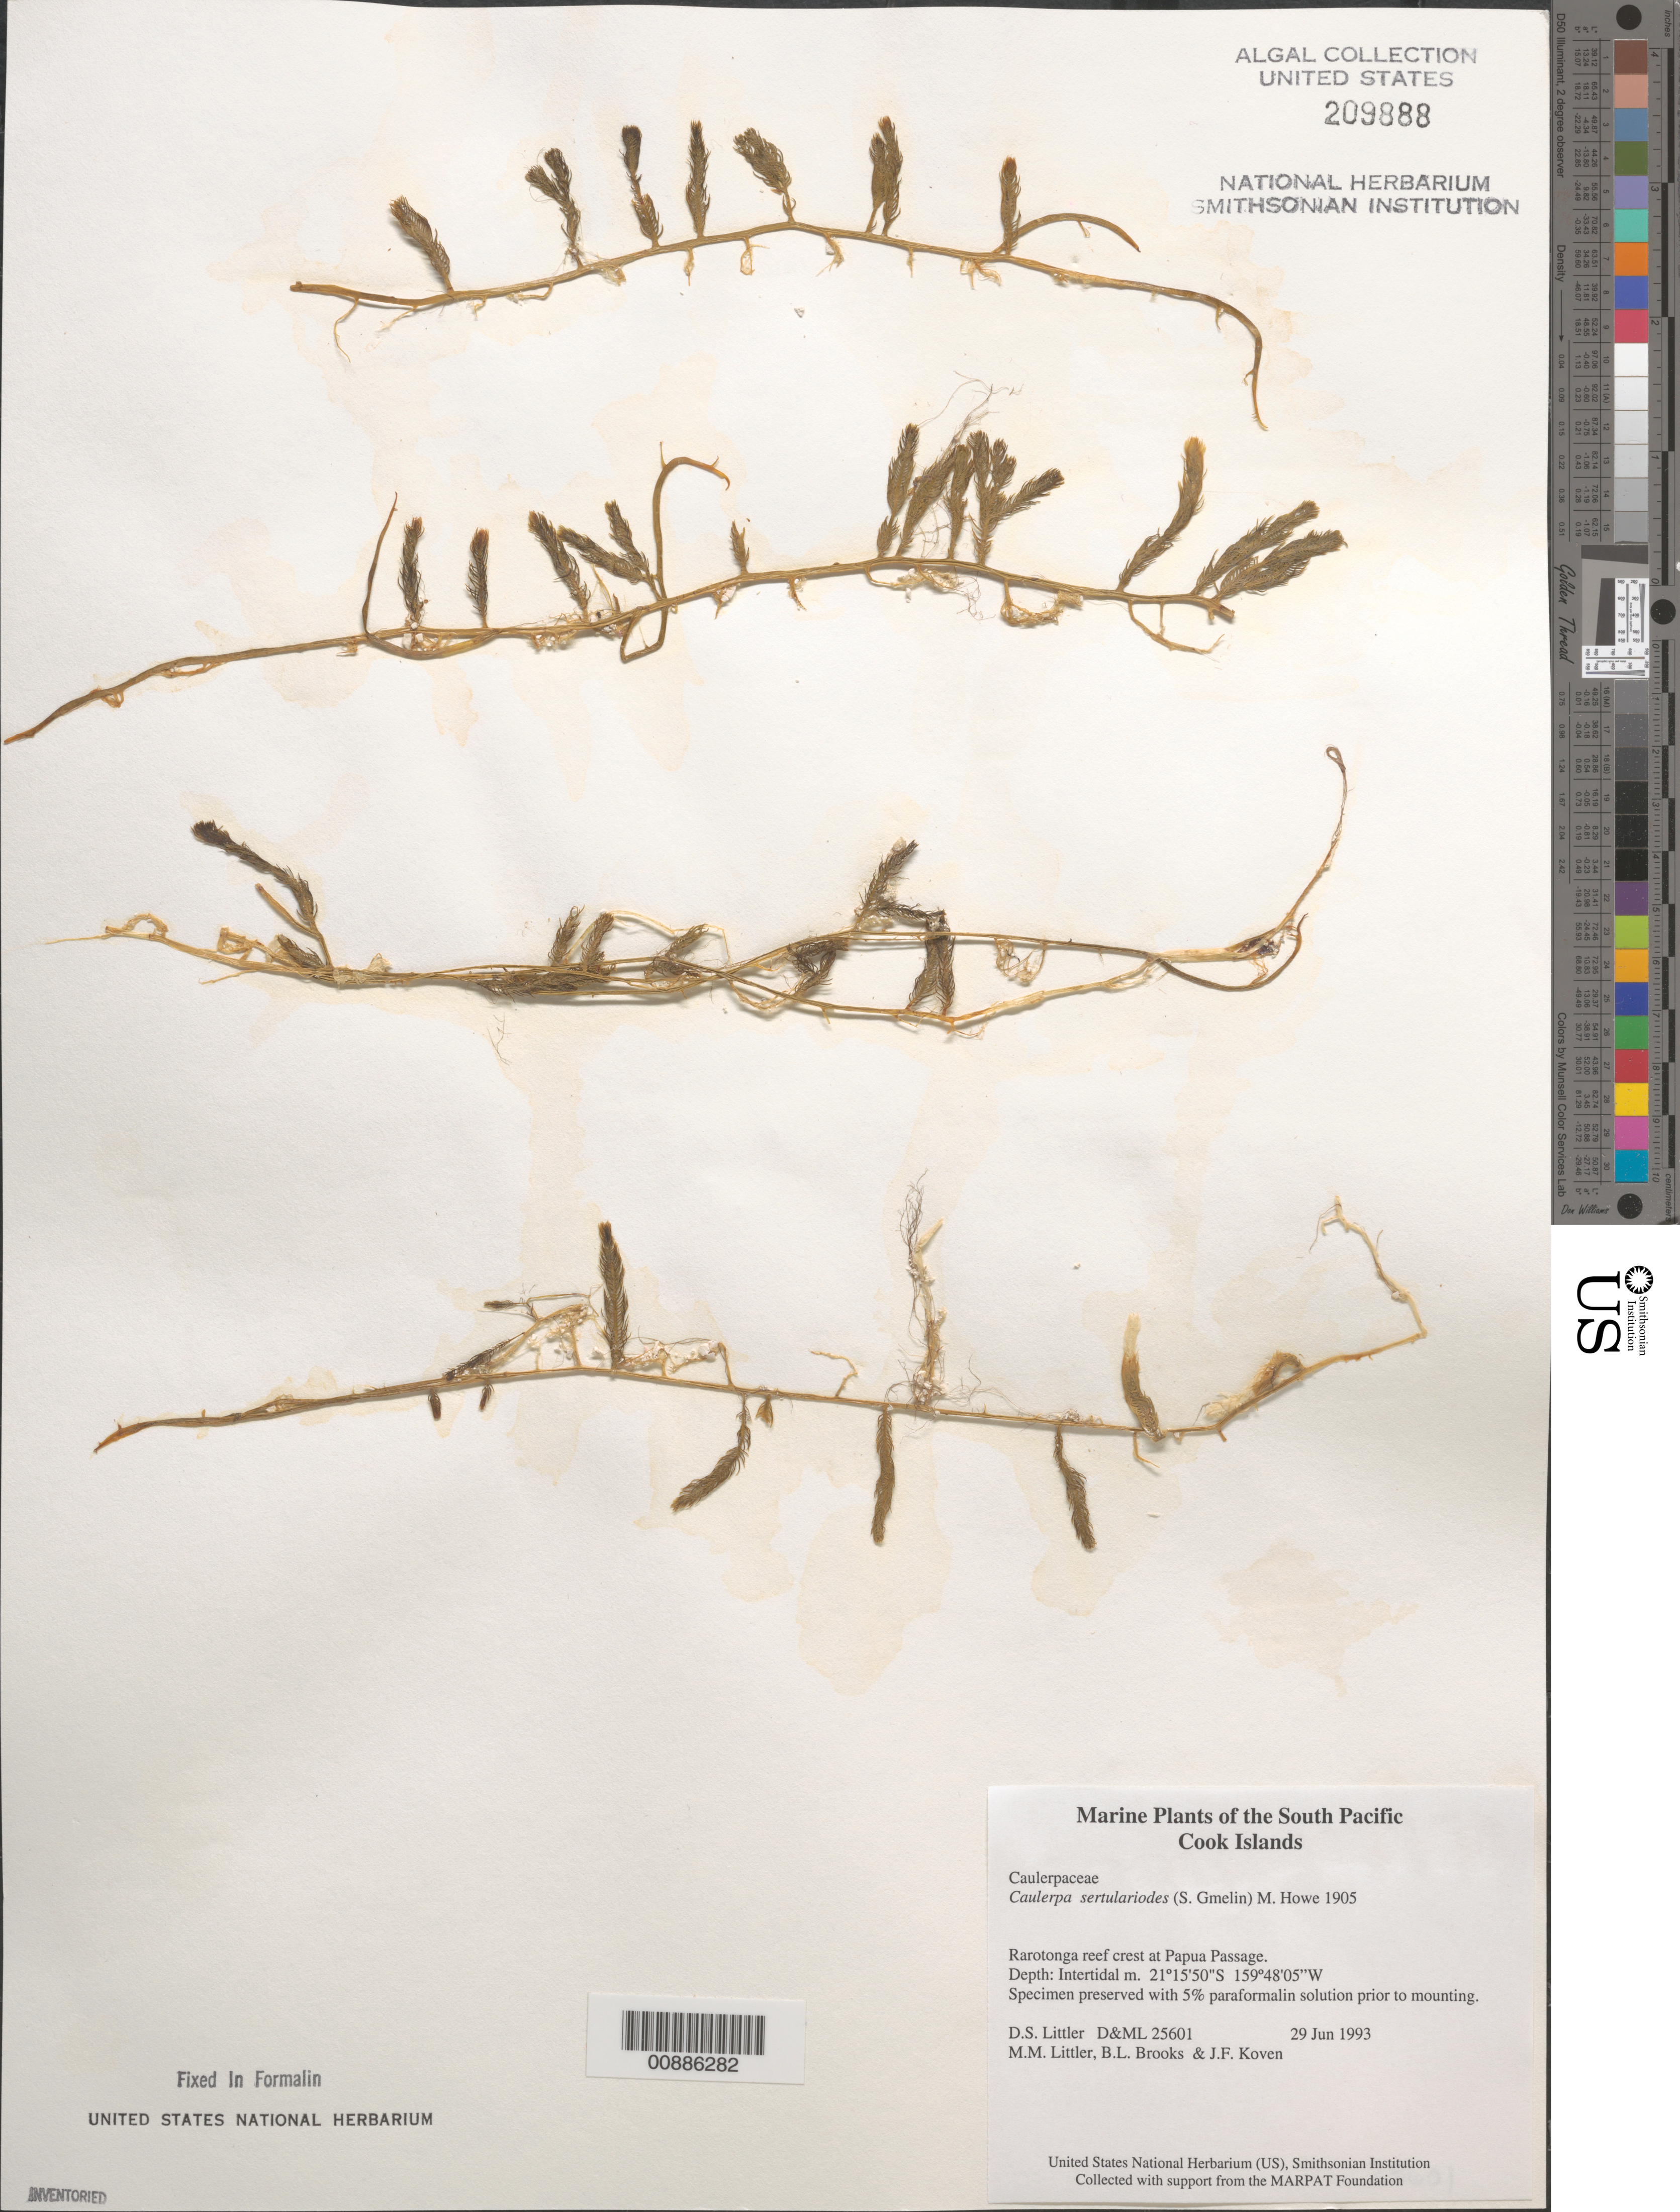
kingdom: Plantae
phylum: Chlorophyta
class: Ulvophyceae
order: Bryopsidales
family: Caulerpaceae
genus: Caulerpa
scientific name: Caulerpa sertularioides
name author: (S.G. Gmel.) M. Howe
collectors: D. S. Littler, M. M. Littler, B. Brooks & J. Koven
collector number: D&ML 25601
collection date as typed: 29 Jun 1993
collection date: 1993-06-29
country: Cook Islands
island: Rarotonga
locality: Rarotonga reef crest at Papua Passage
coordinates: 21 15'50"S, 159 48'05"W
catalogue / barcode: US 209888